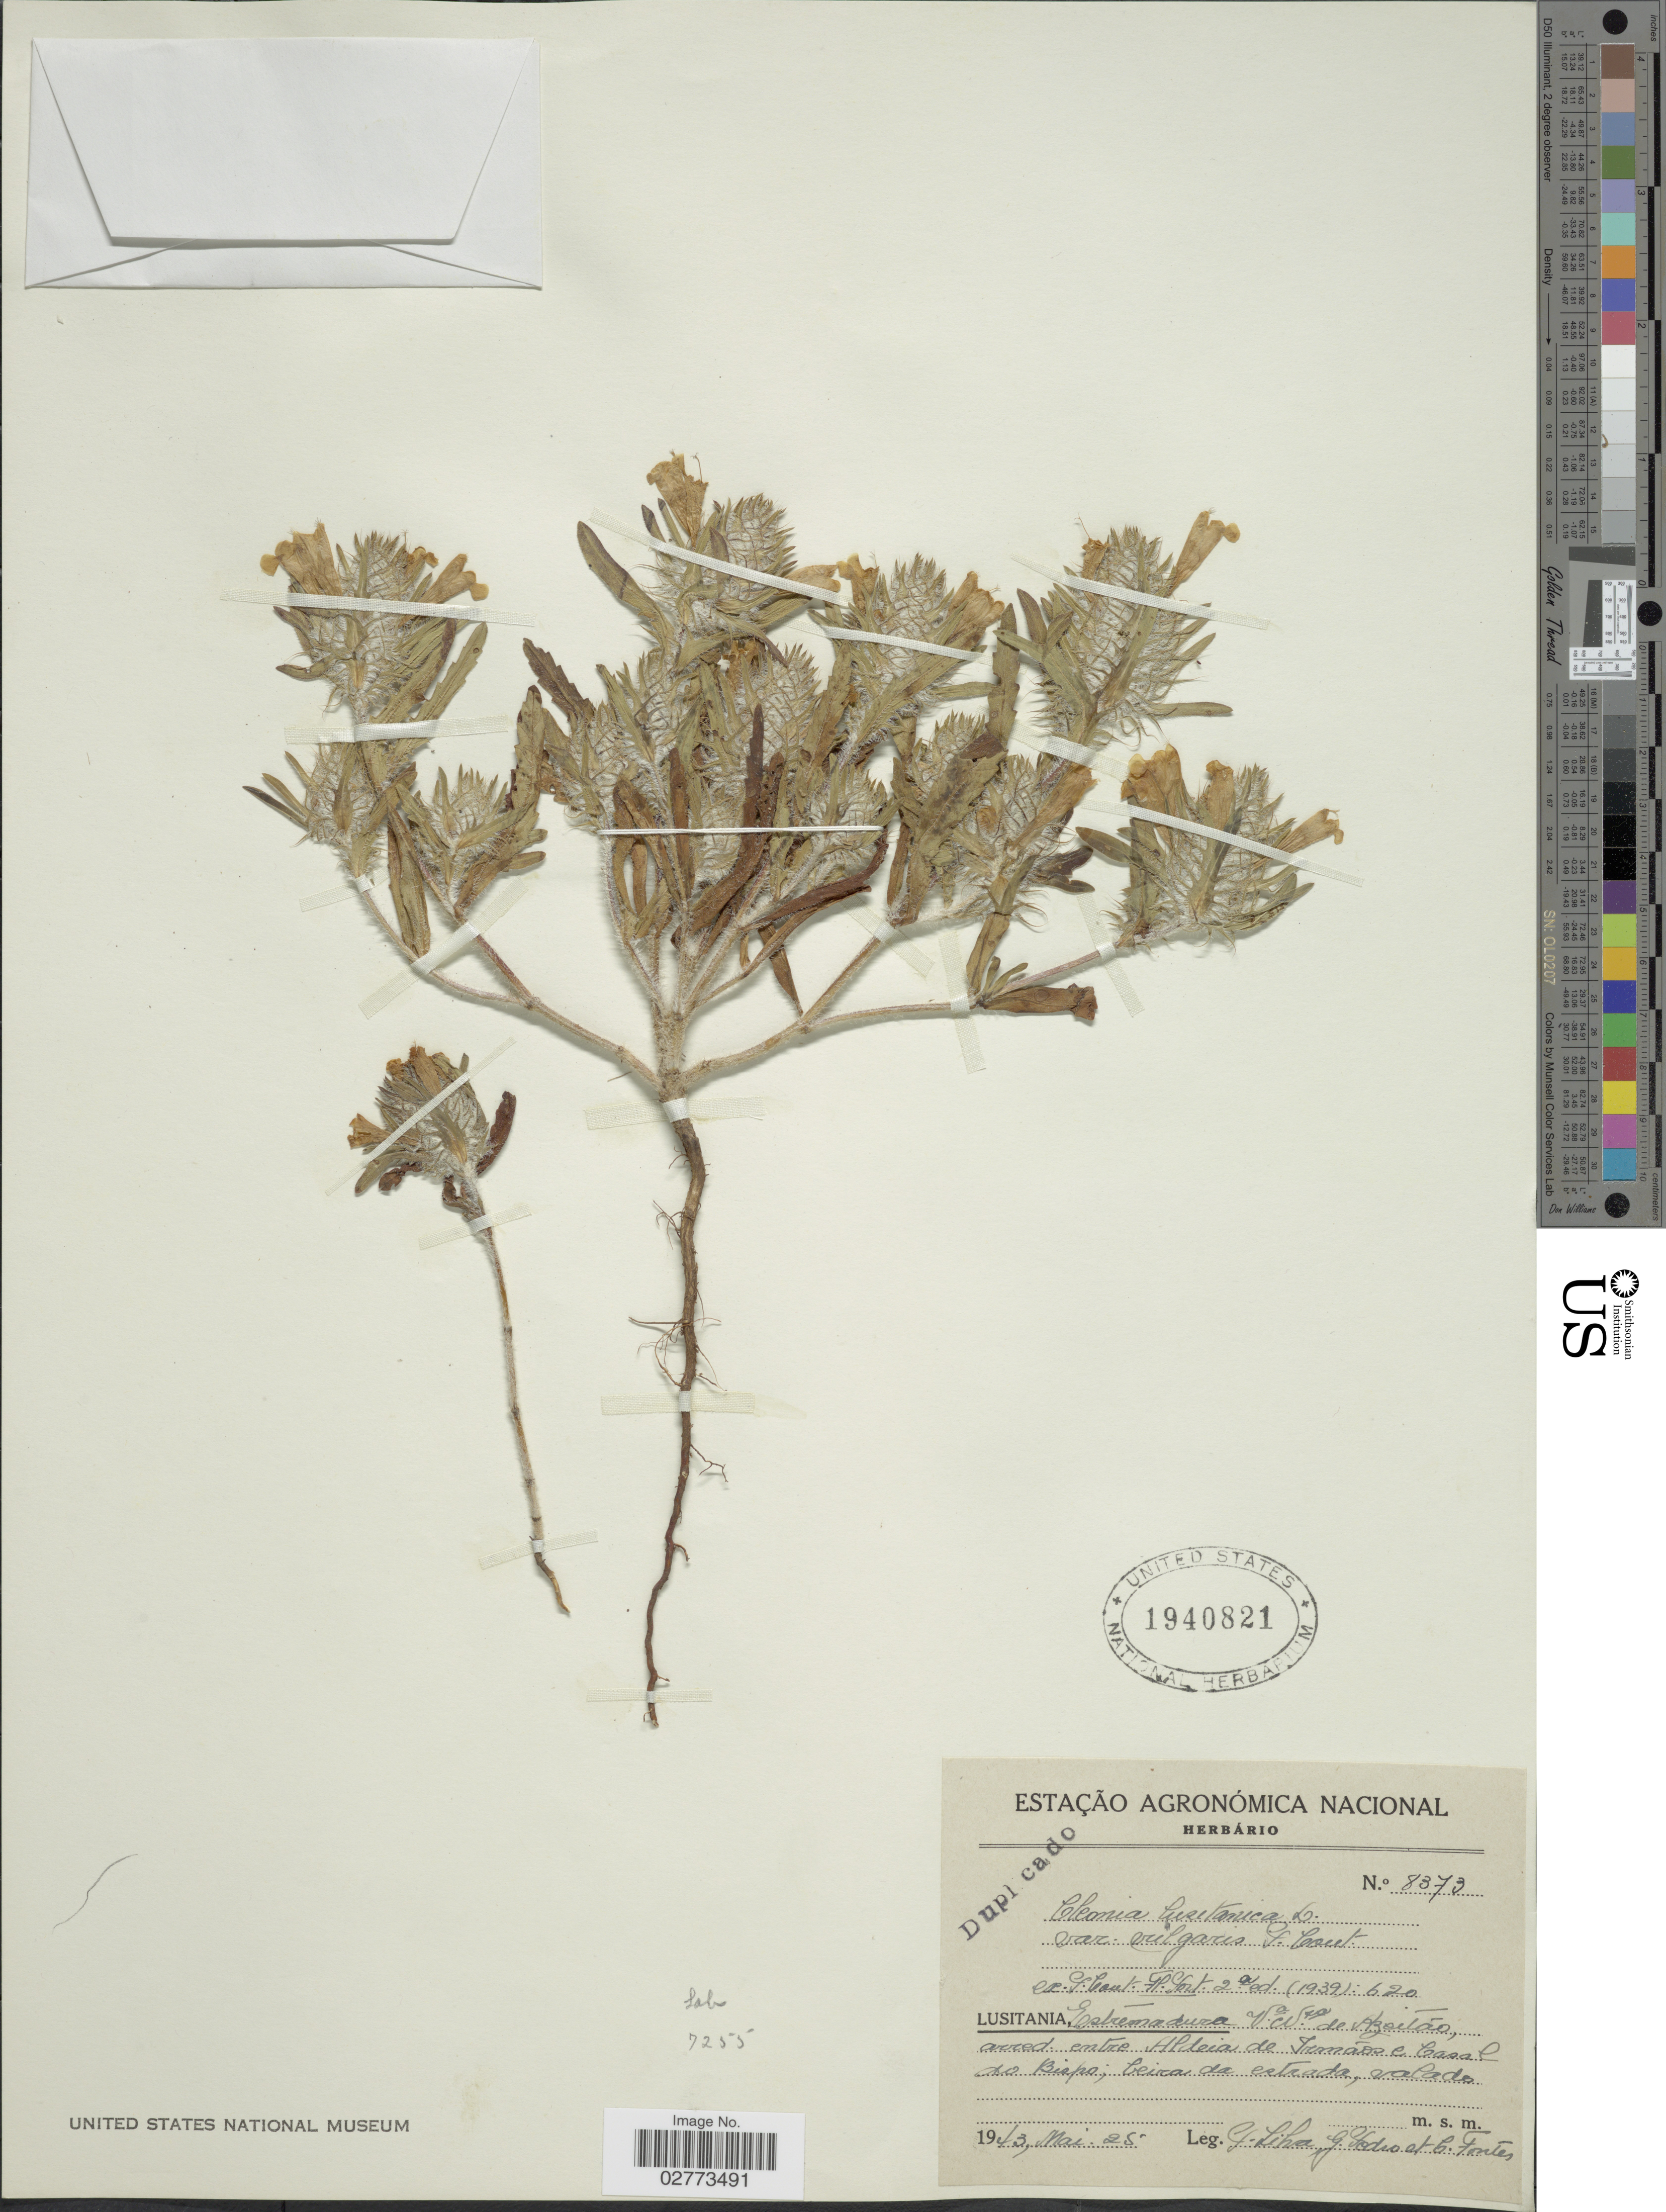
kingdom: Plantae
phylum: Tracheophyta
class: Magnoliopsida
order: Lamiales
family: Lamiaceae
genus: Cleonia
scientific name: Cleonia lusitanica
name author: (L.) L.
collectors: G. Liha, G. Gedro & C. Fontes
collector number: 8373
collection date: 1943-05-25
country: Portugal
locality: Estremadura, Va cvra de Akaitáo, arred. entre Aldeia de Irmaos e Casa do Biepo, beira da estrada, valado, Lusitania.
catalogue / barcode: US 1940821